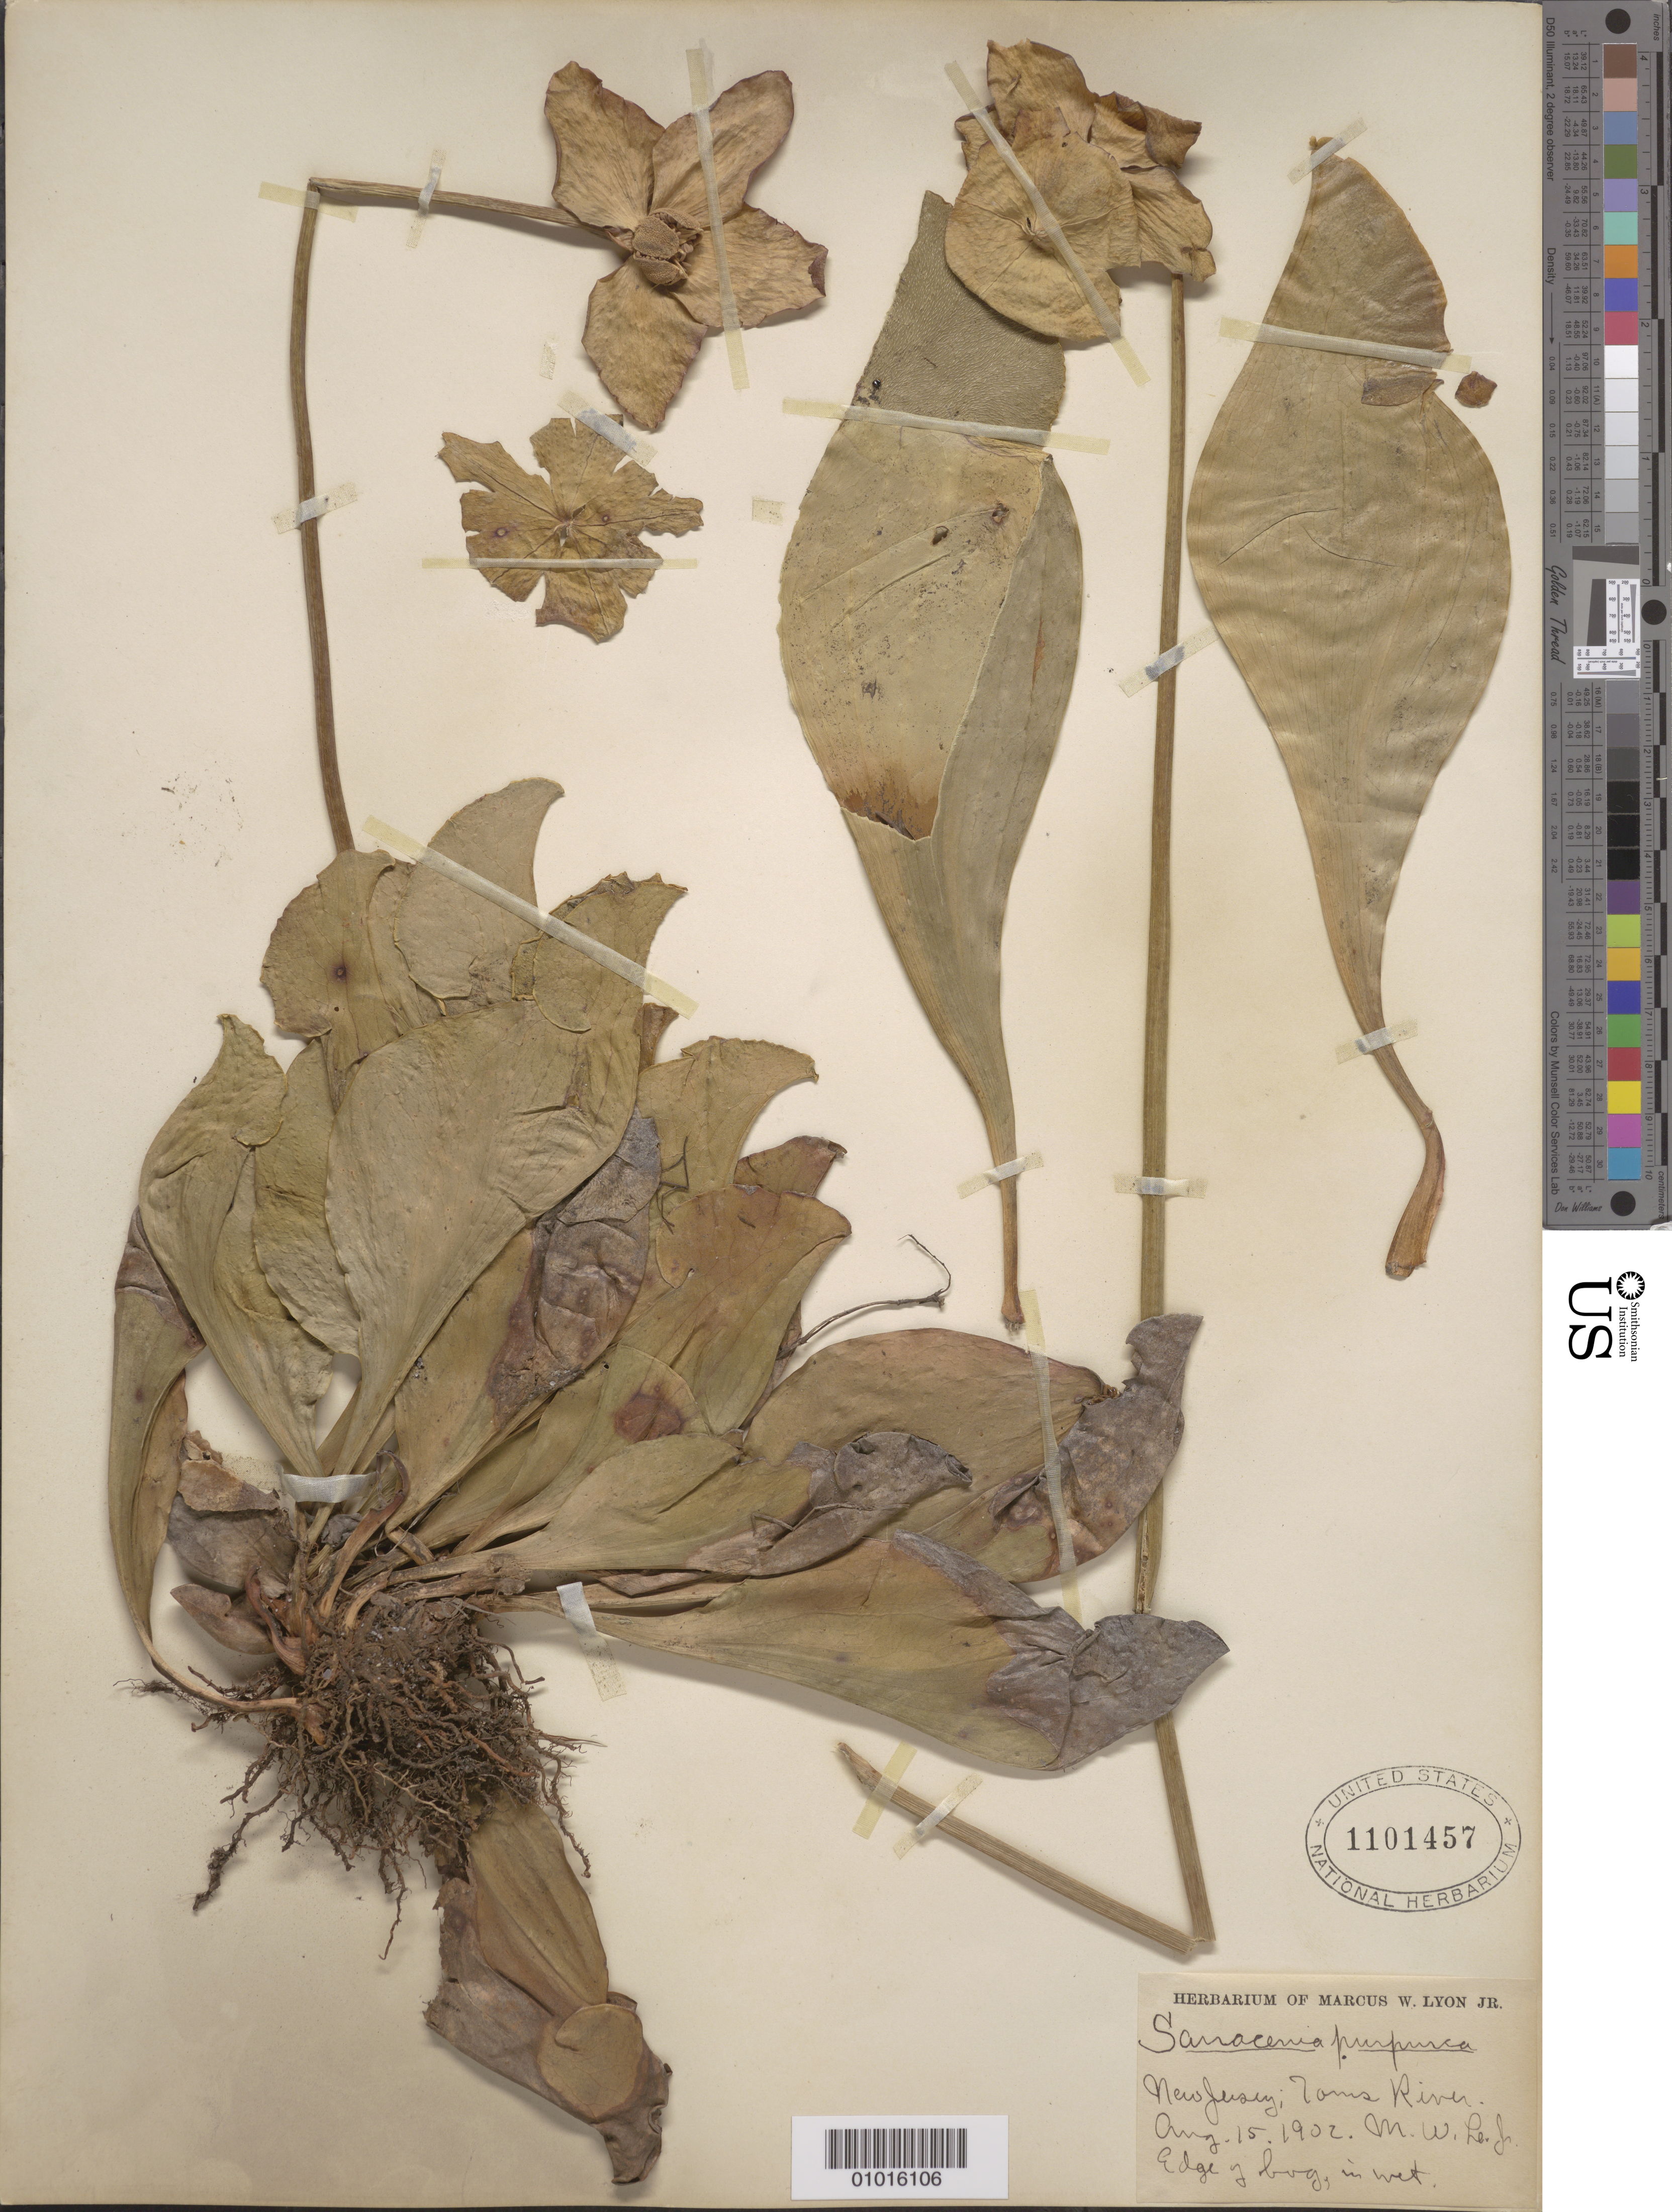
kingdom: Plantae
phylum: Tracheophyta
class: Magnoliopsida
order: Ericales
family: Sarraceniaceae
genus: Sarracenia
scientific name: Sarracenia purpurea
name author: L.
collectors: M. Lyon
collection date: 1902-08-15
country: United States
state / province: New Jersey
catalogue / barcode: US 1101457